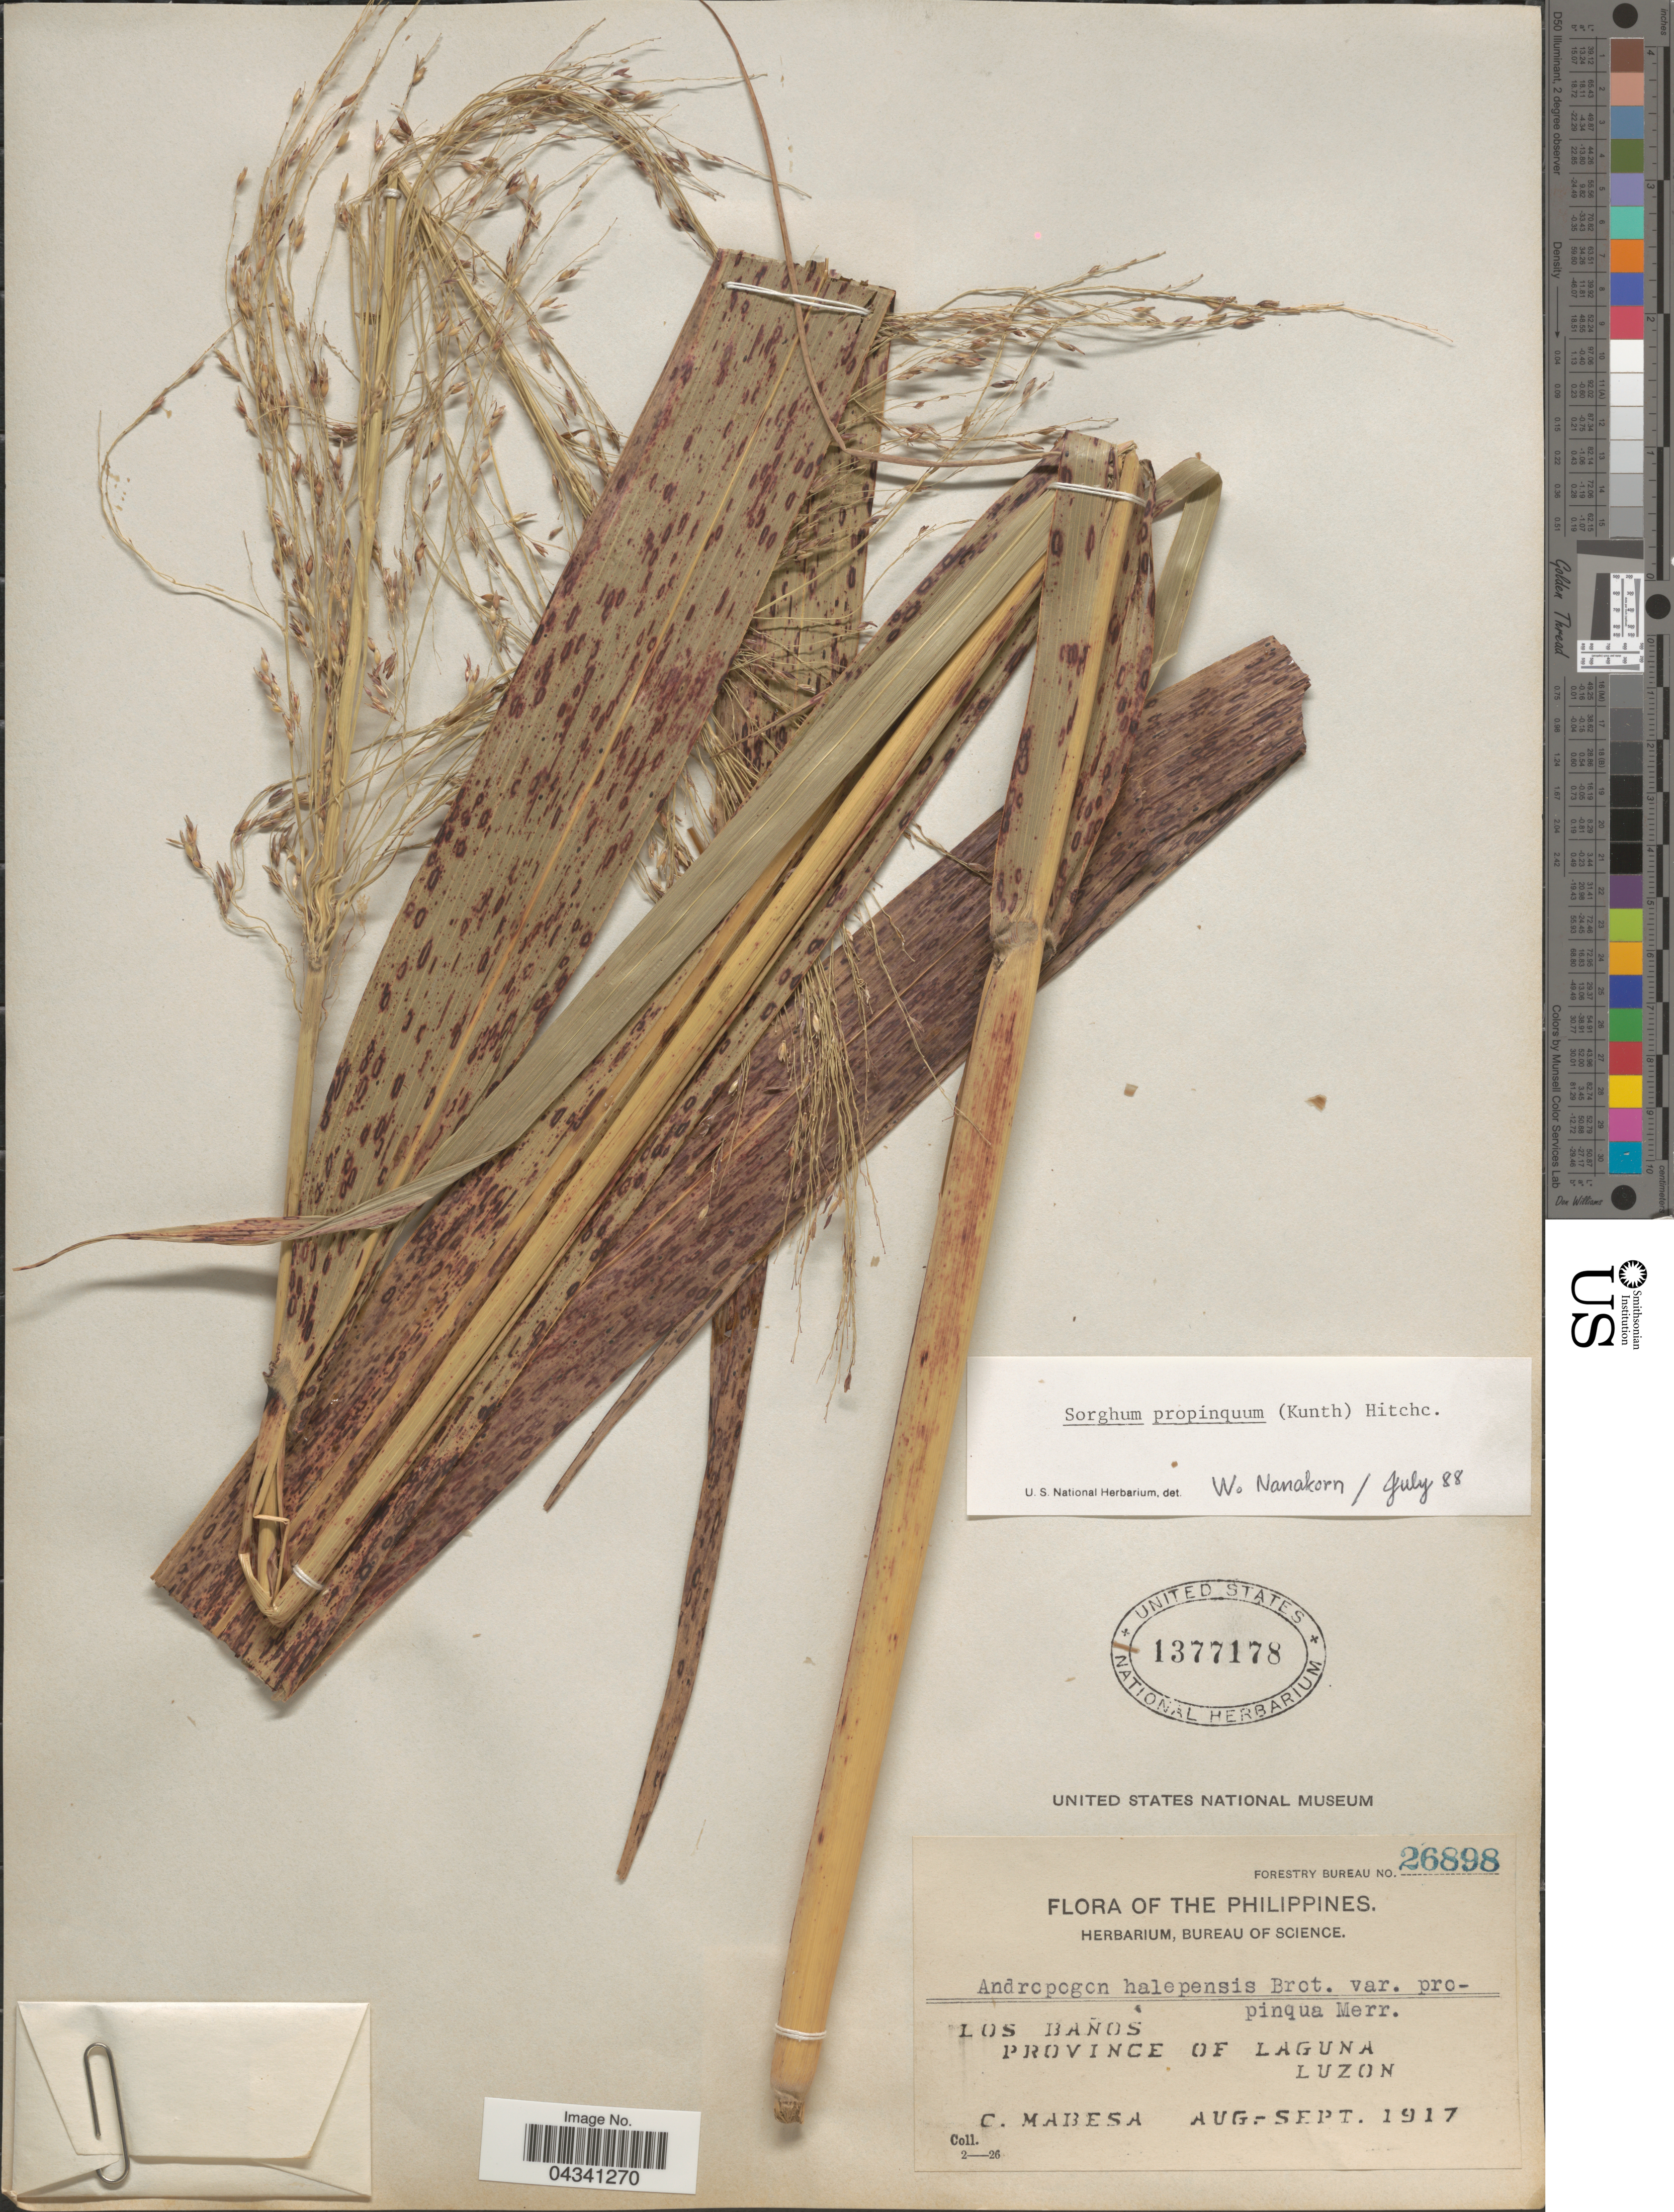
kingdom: Plantae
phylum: Tracheophyta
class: Liliopsida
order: Poales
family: Poaceae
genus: Sorghum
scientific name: Sorghum propinquum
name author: (Kunth) Hitchc.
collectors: C. Mabesa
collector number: Forestry Bureau 26898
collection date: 1917-08/1917-09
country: Philippines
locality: Los Baños. Province of Laguna. Luzon.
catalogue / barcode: US 1377178